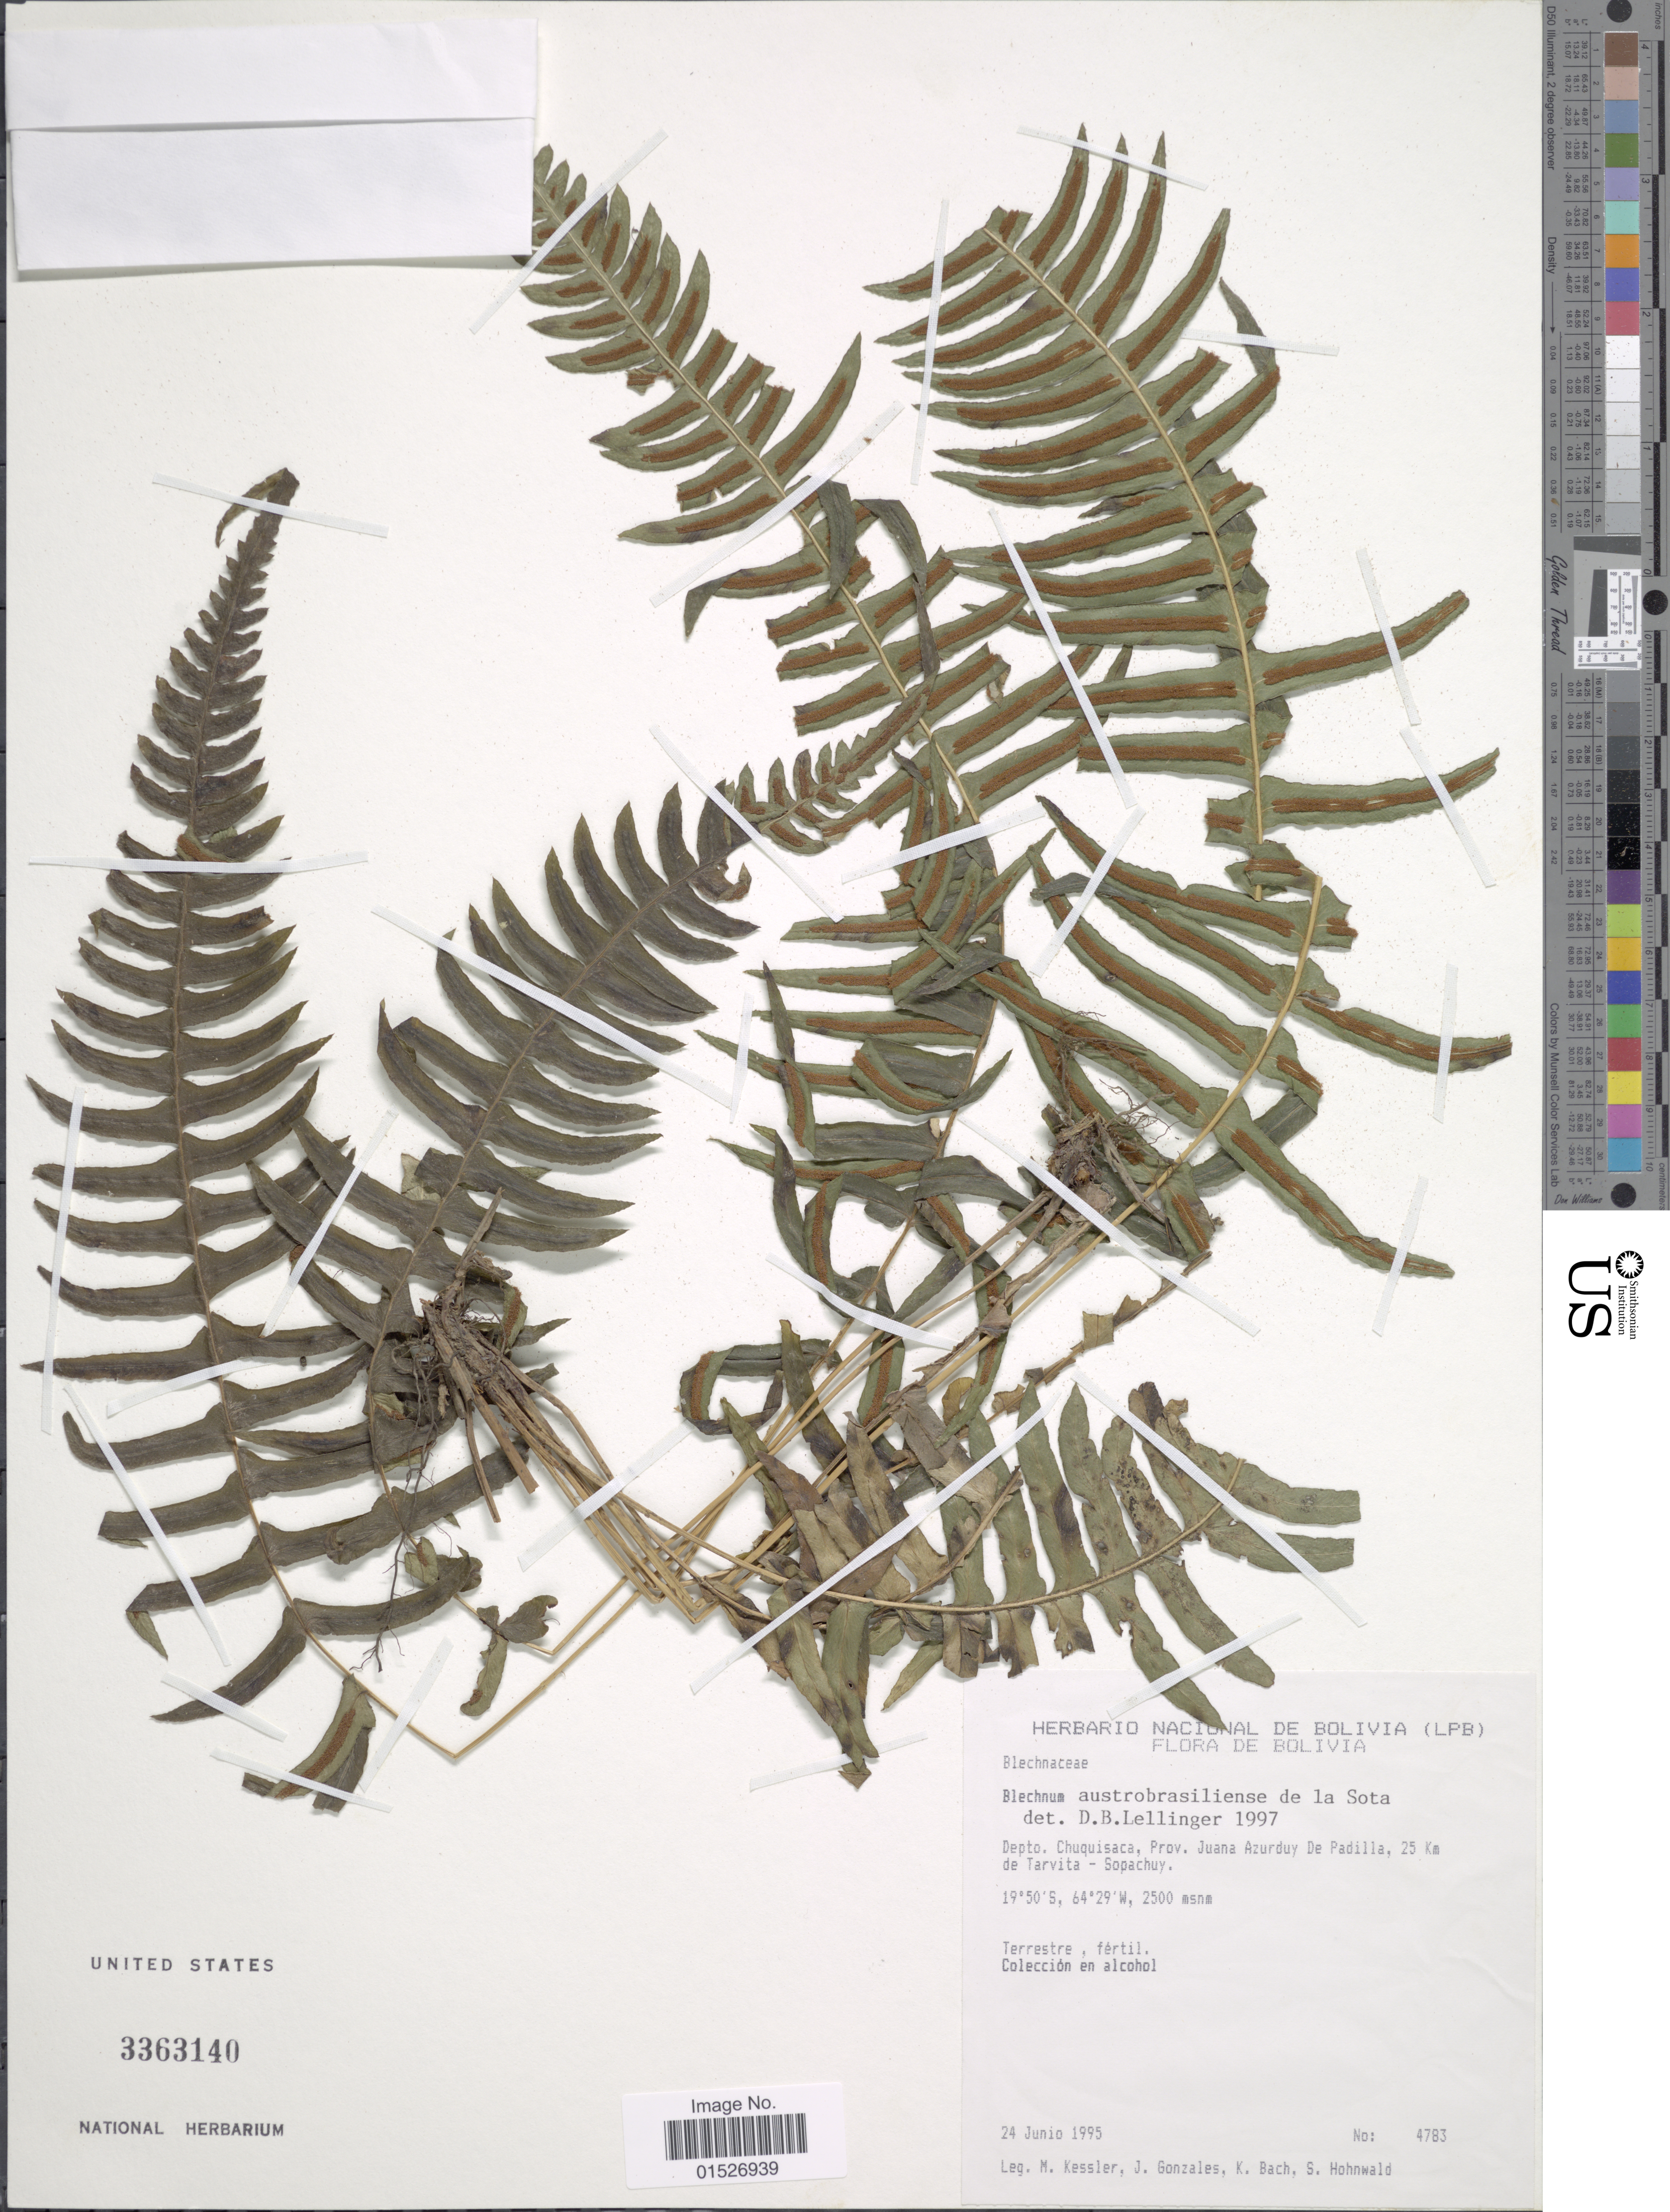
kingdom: Plantae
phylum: Tracheophyta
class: Polypodiopsida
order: Polypodiales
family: Blechnaceae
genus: Blechnum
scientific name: Blechnum rosenstockii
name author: de la Sota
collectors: M. Kessler, J. Gonzales, K. Bach & S. Hohnwald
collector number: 4783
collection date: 1995-06-24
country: Bolivia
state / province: Chuquisaca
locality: Depto. Chuquisaca, Prov. Juana Azurduy De Padilla, 25 Km de Tarvita- Sopachuy.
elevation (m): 2500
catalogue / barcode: US 3363140